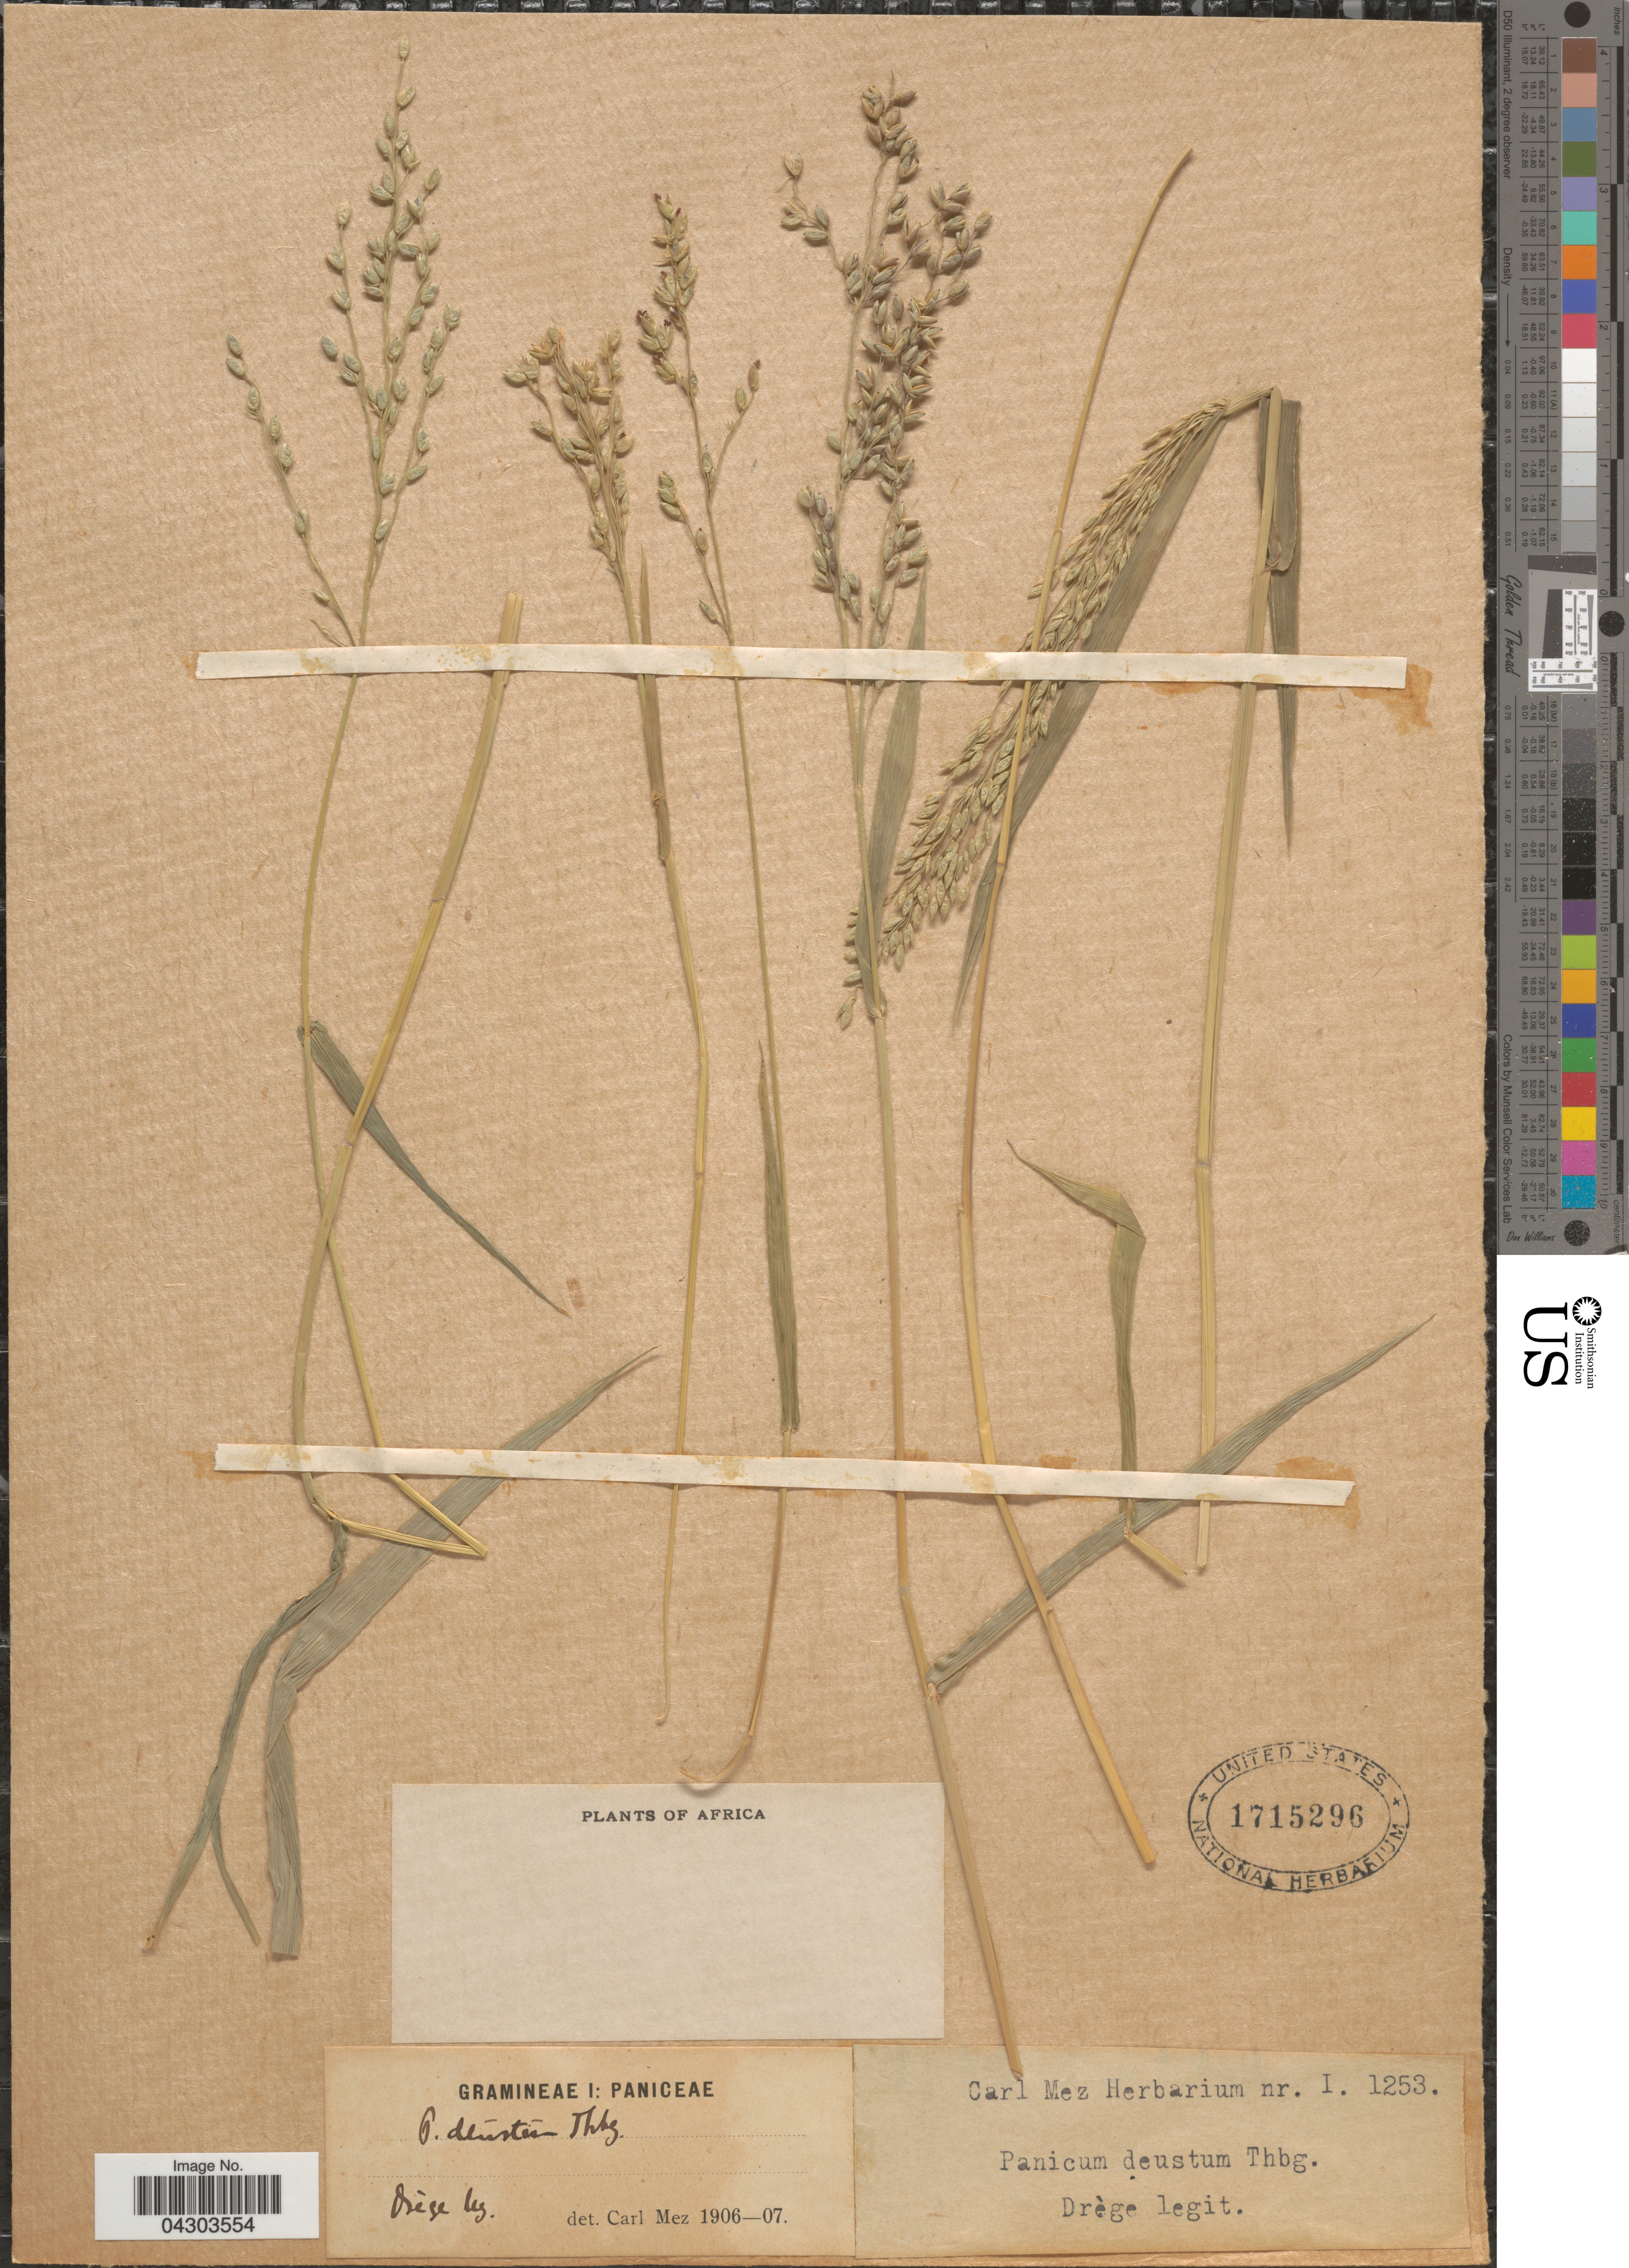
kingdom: Plantae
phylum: Tracheophyta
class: Liliopsida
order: Poales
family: Poaceae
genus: Panicum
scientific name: Panicum deustum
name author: Thunb.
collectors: Drege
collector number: I1253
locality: Africa. [probably South Africa]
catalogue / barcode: US 1715296